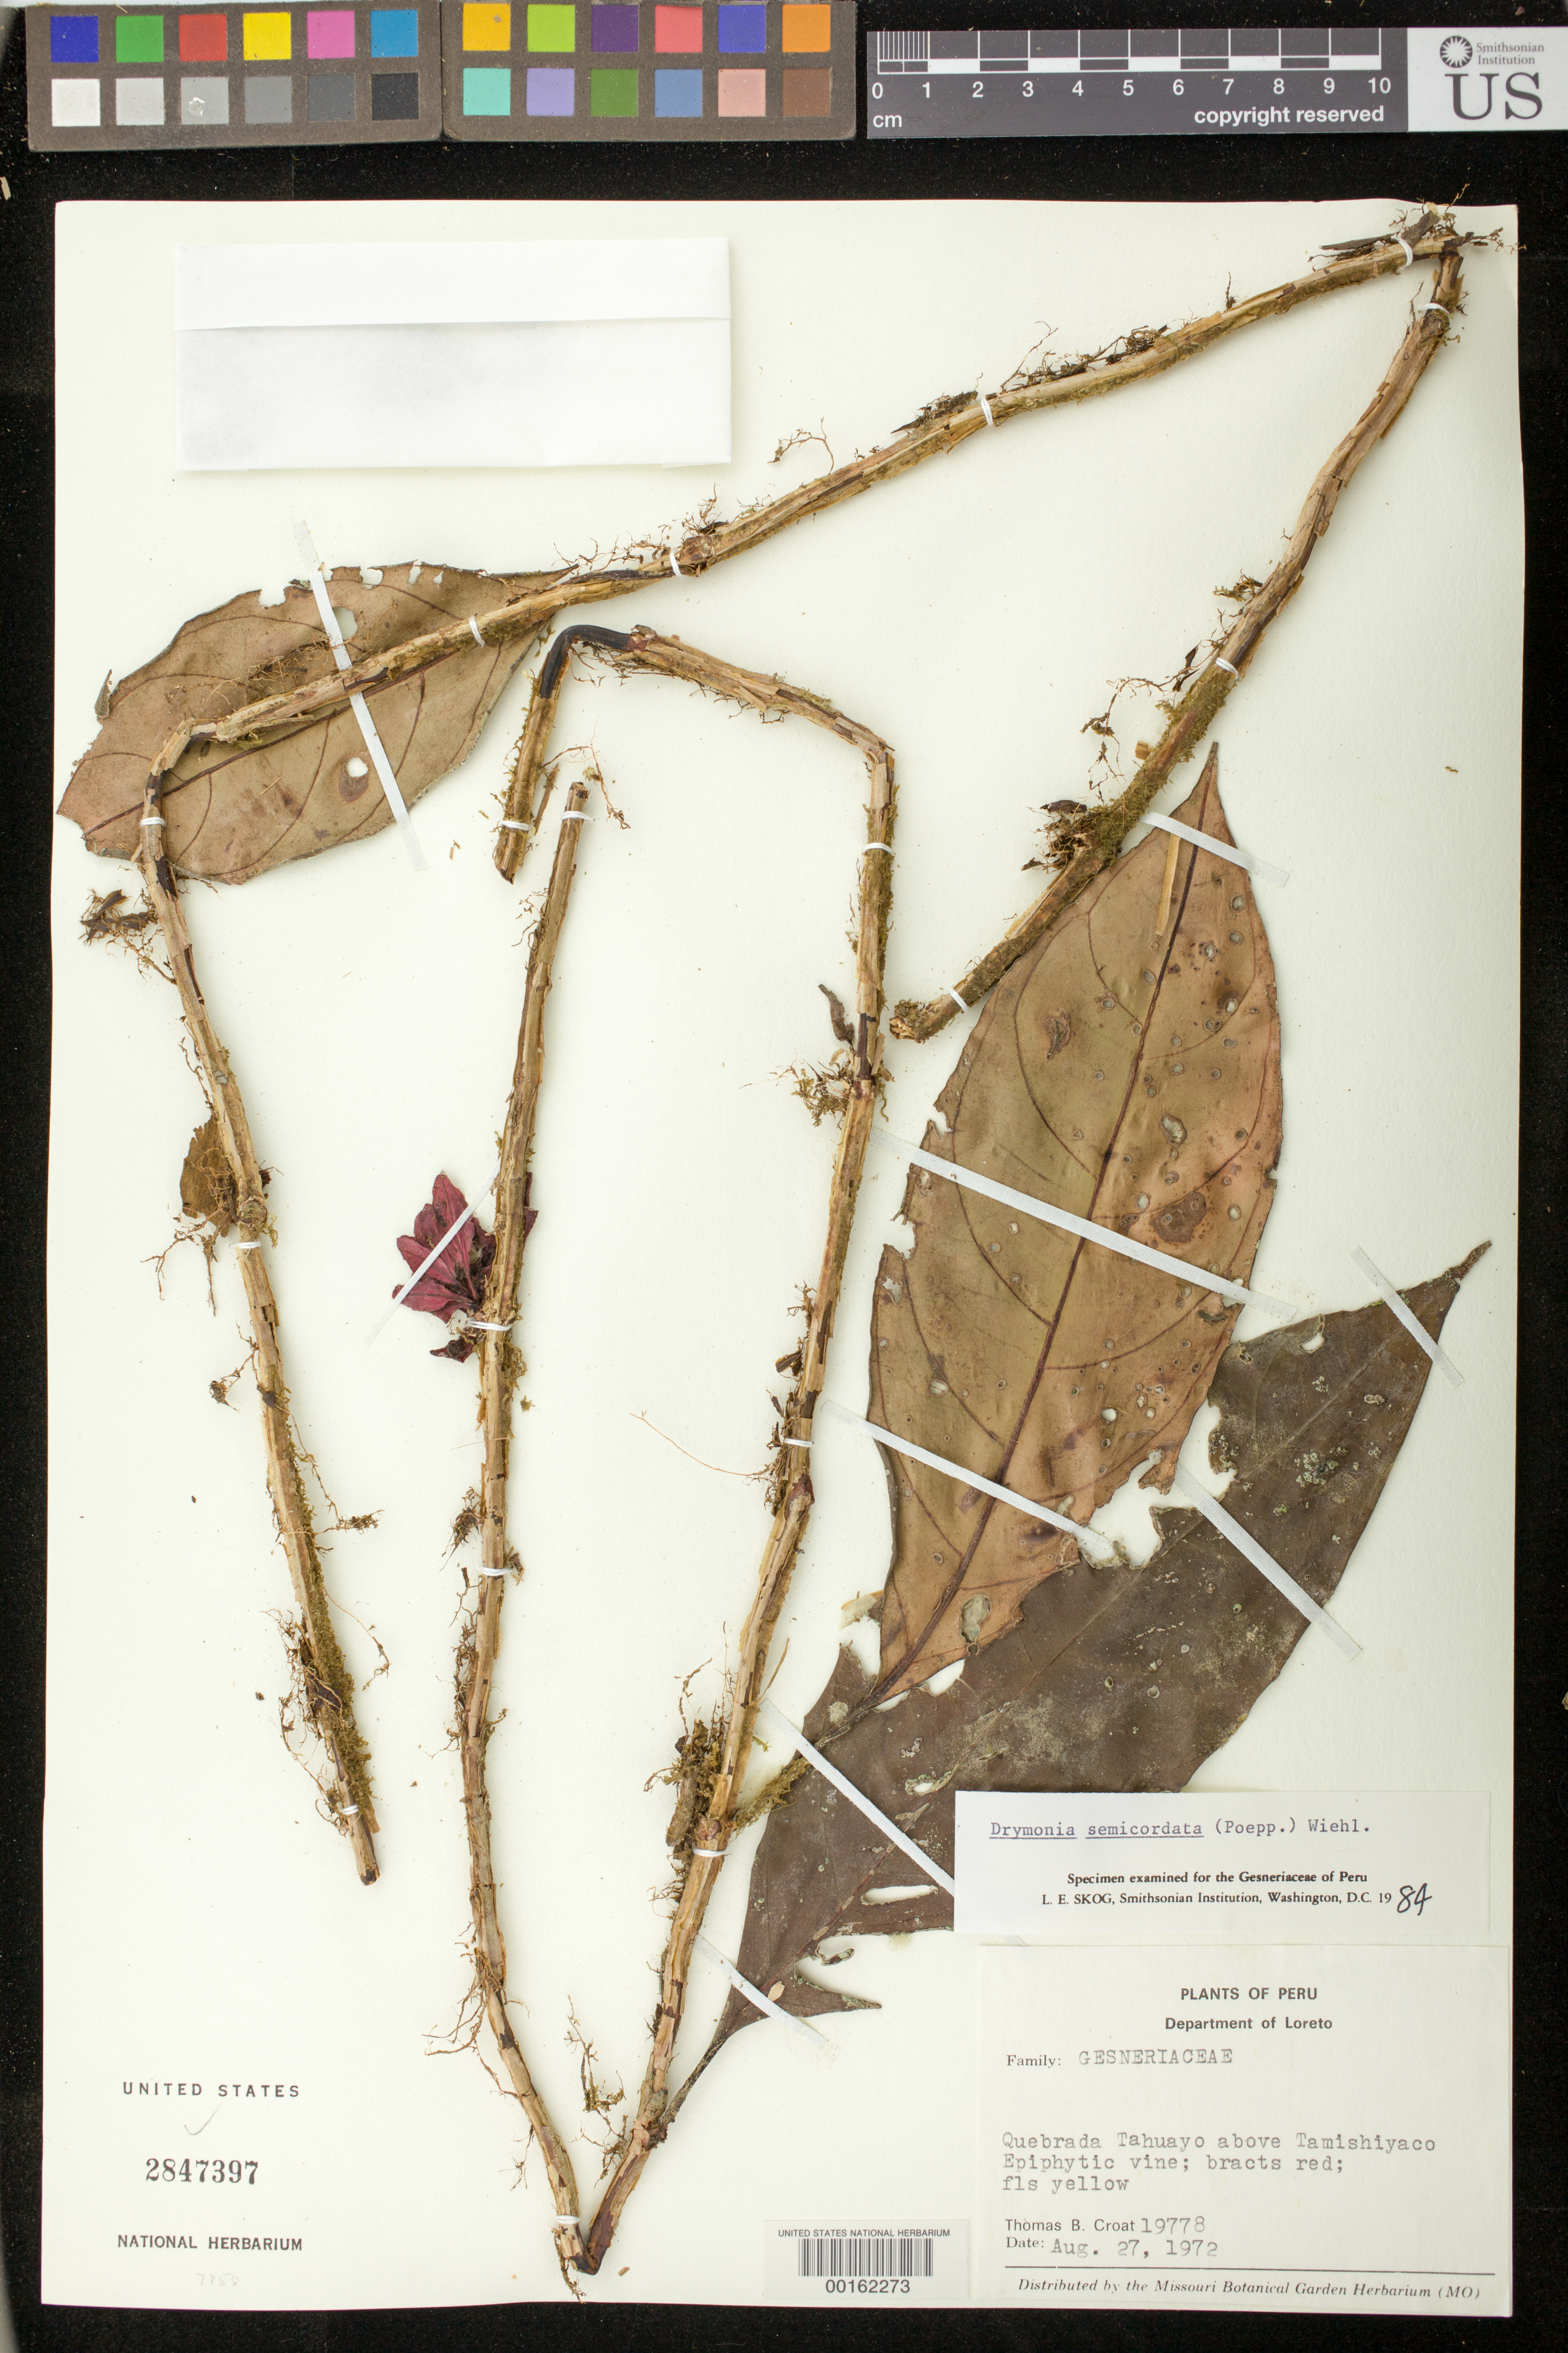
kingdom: Plantae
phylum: Tracheophyta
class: Magnoliopsida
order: Lamiales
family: Gesneriaceae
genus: Drymonia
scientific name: Drymonia semicordata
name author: (Poepp.) Wiehler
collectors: T. B. Croat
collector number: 19778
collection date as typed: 27 Aug 1972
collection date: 1972-08-27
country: Peru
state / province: Loreto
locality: Quebrada Tahuayo above Tamishiyaco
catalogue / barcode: US 2847397